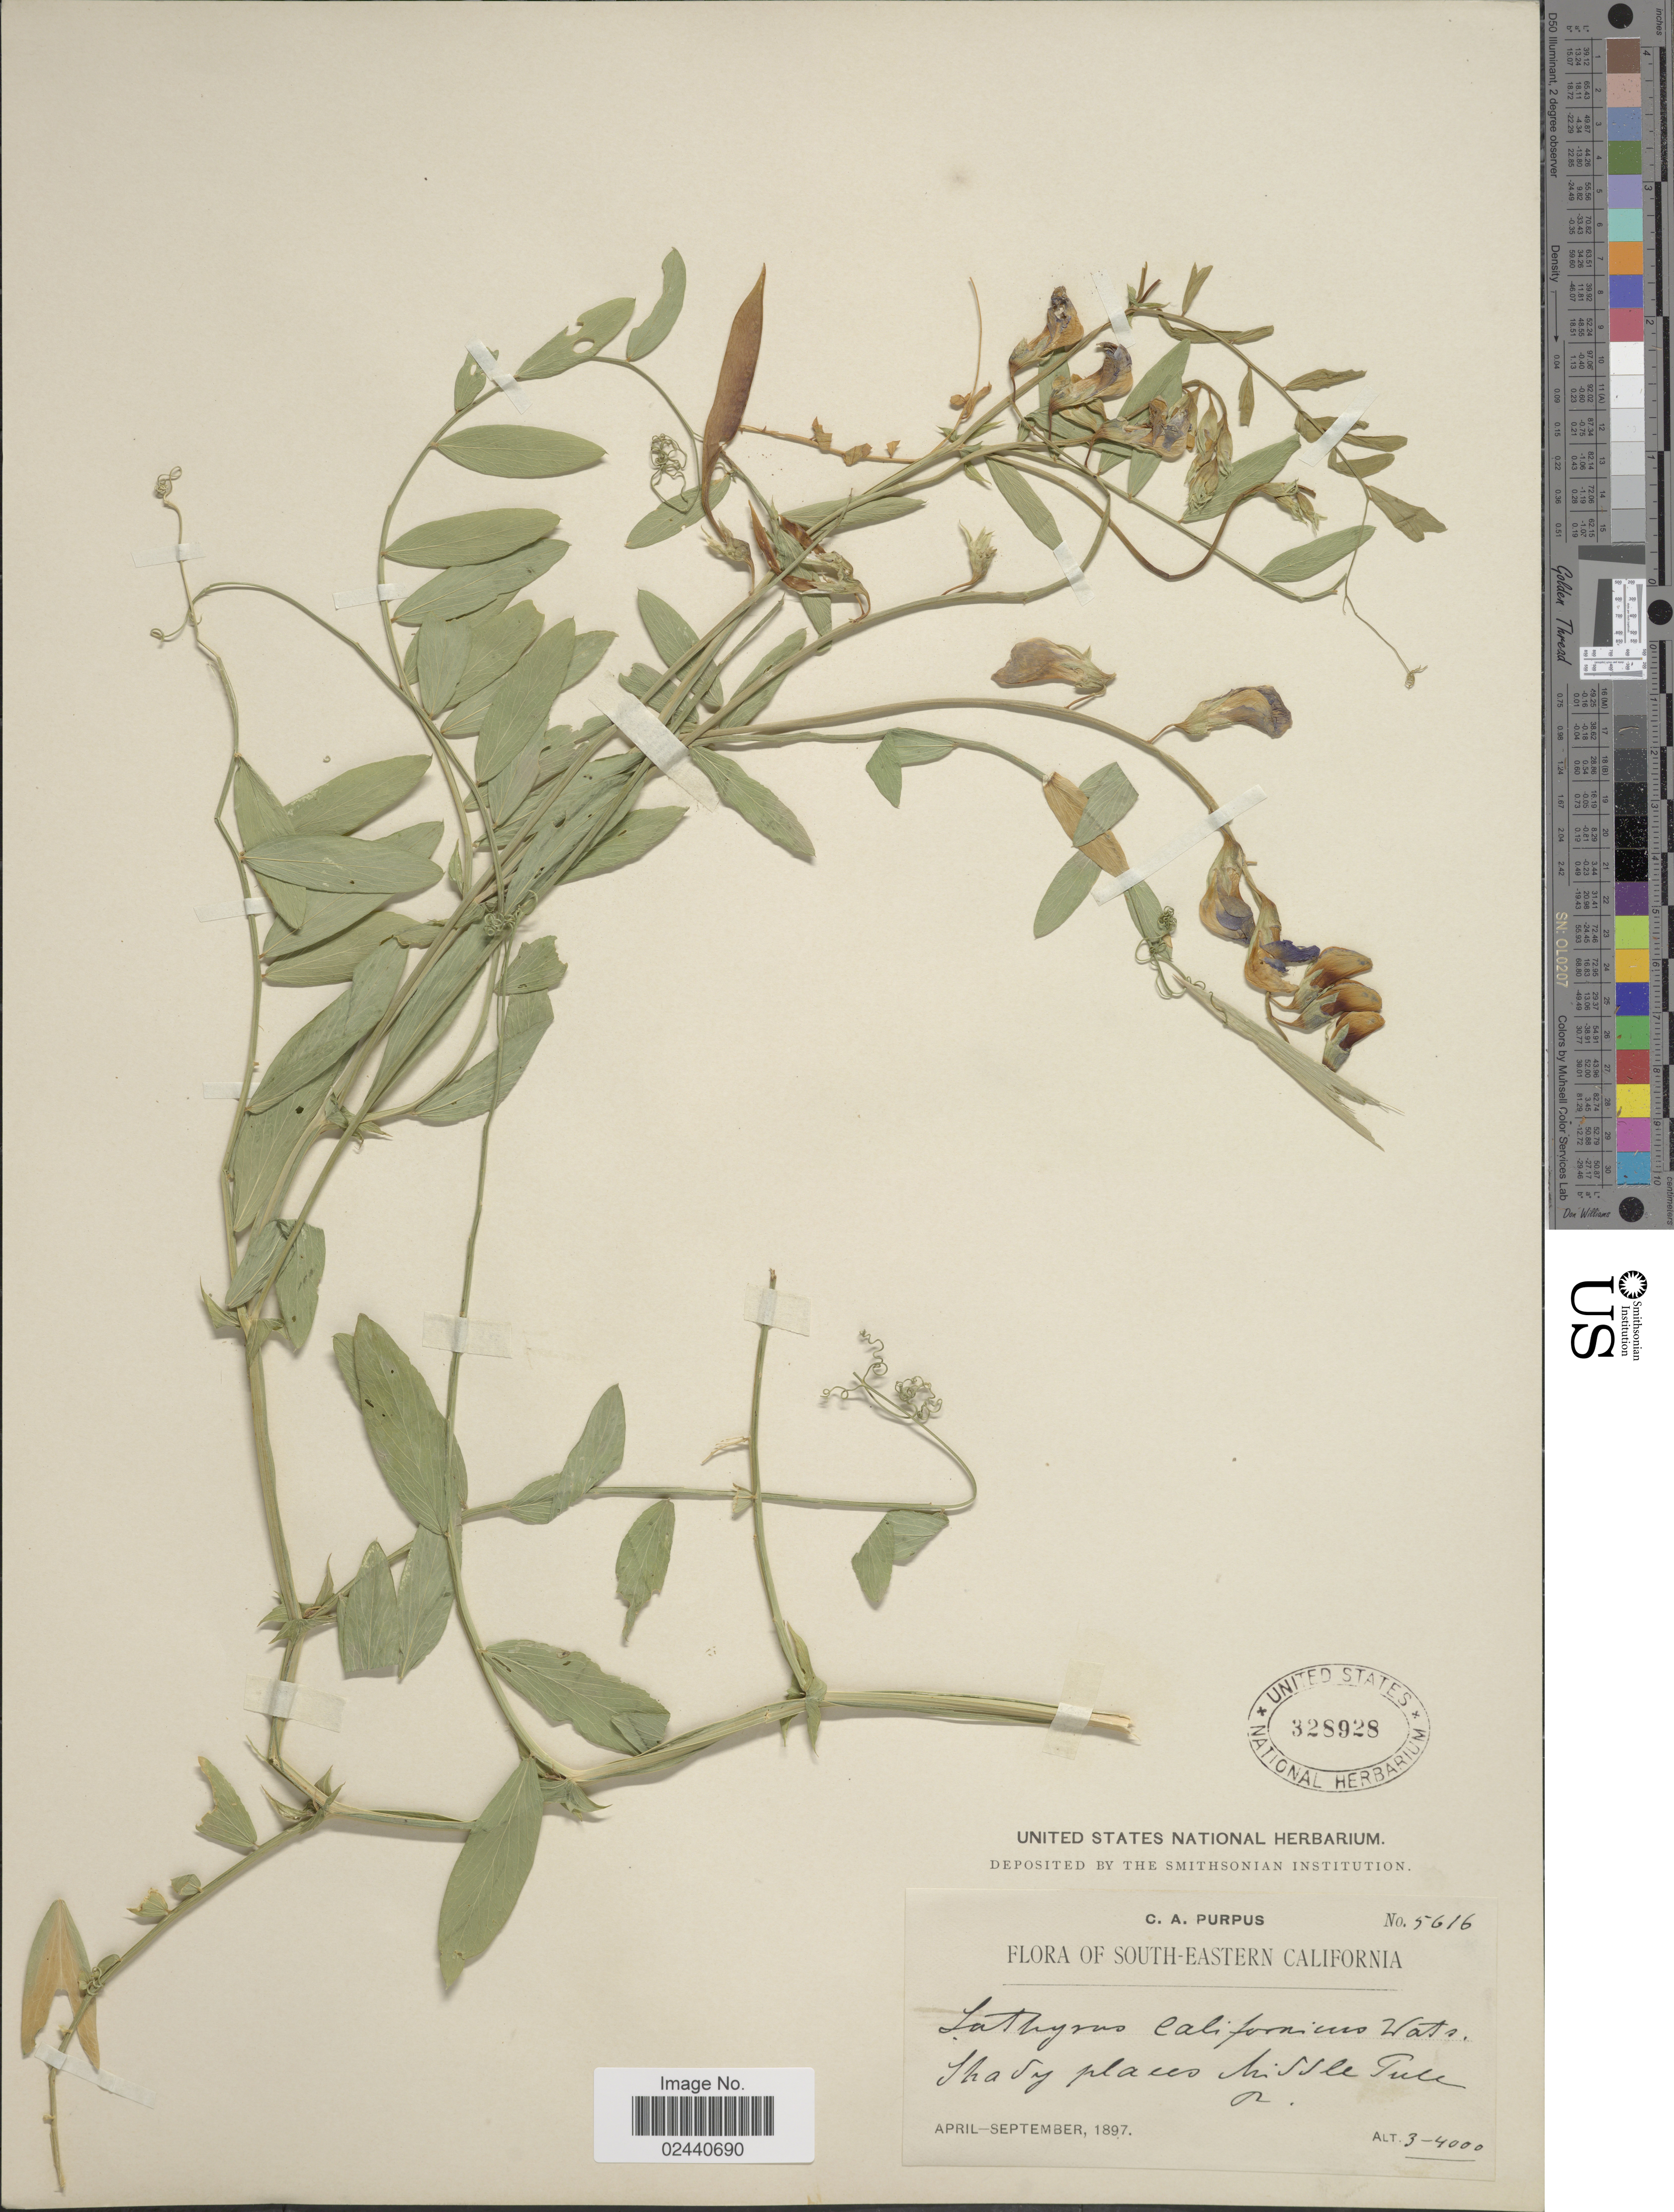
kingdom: Plantae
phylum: Tracheophyta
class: Magnoliopsida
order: Fabales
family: Fabaceae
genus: Lathyrus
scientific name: Lathyrus jepsonii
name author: Greene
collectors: C. A. Purpus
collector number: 5616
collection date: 1897-04/1897-09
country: United States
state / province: California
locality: South-Eastern California, Middle Tule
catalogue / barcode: US 328928